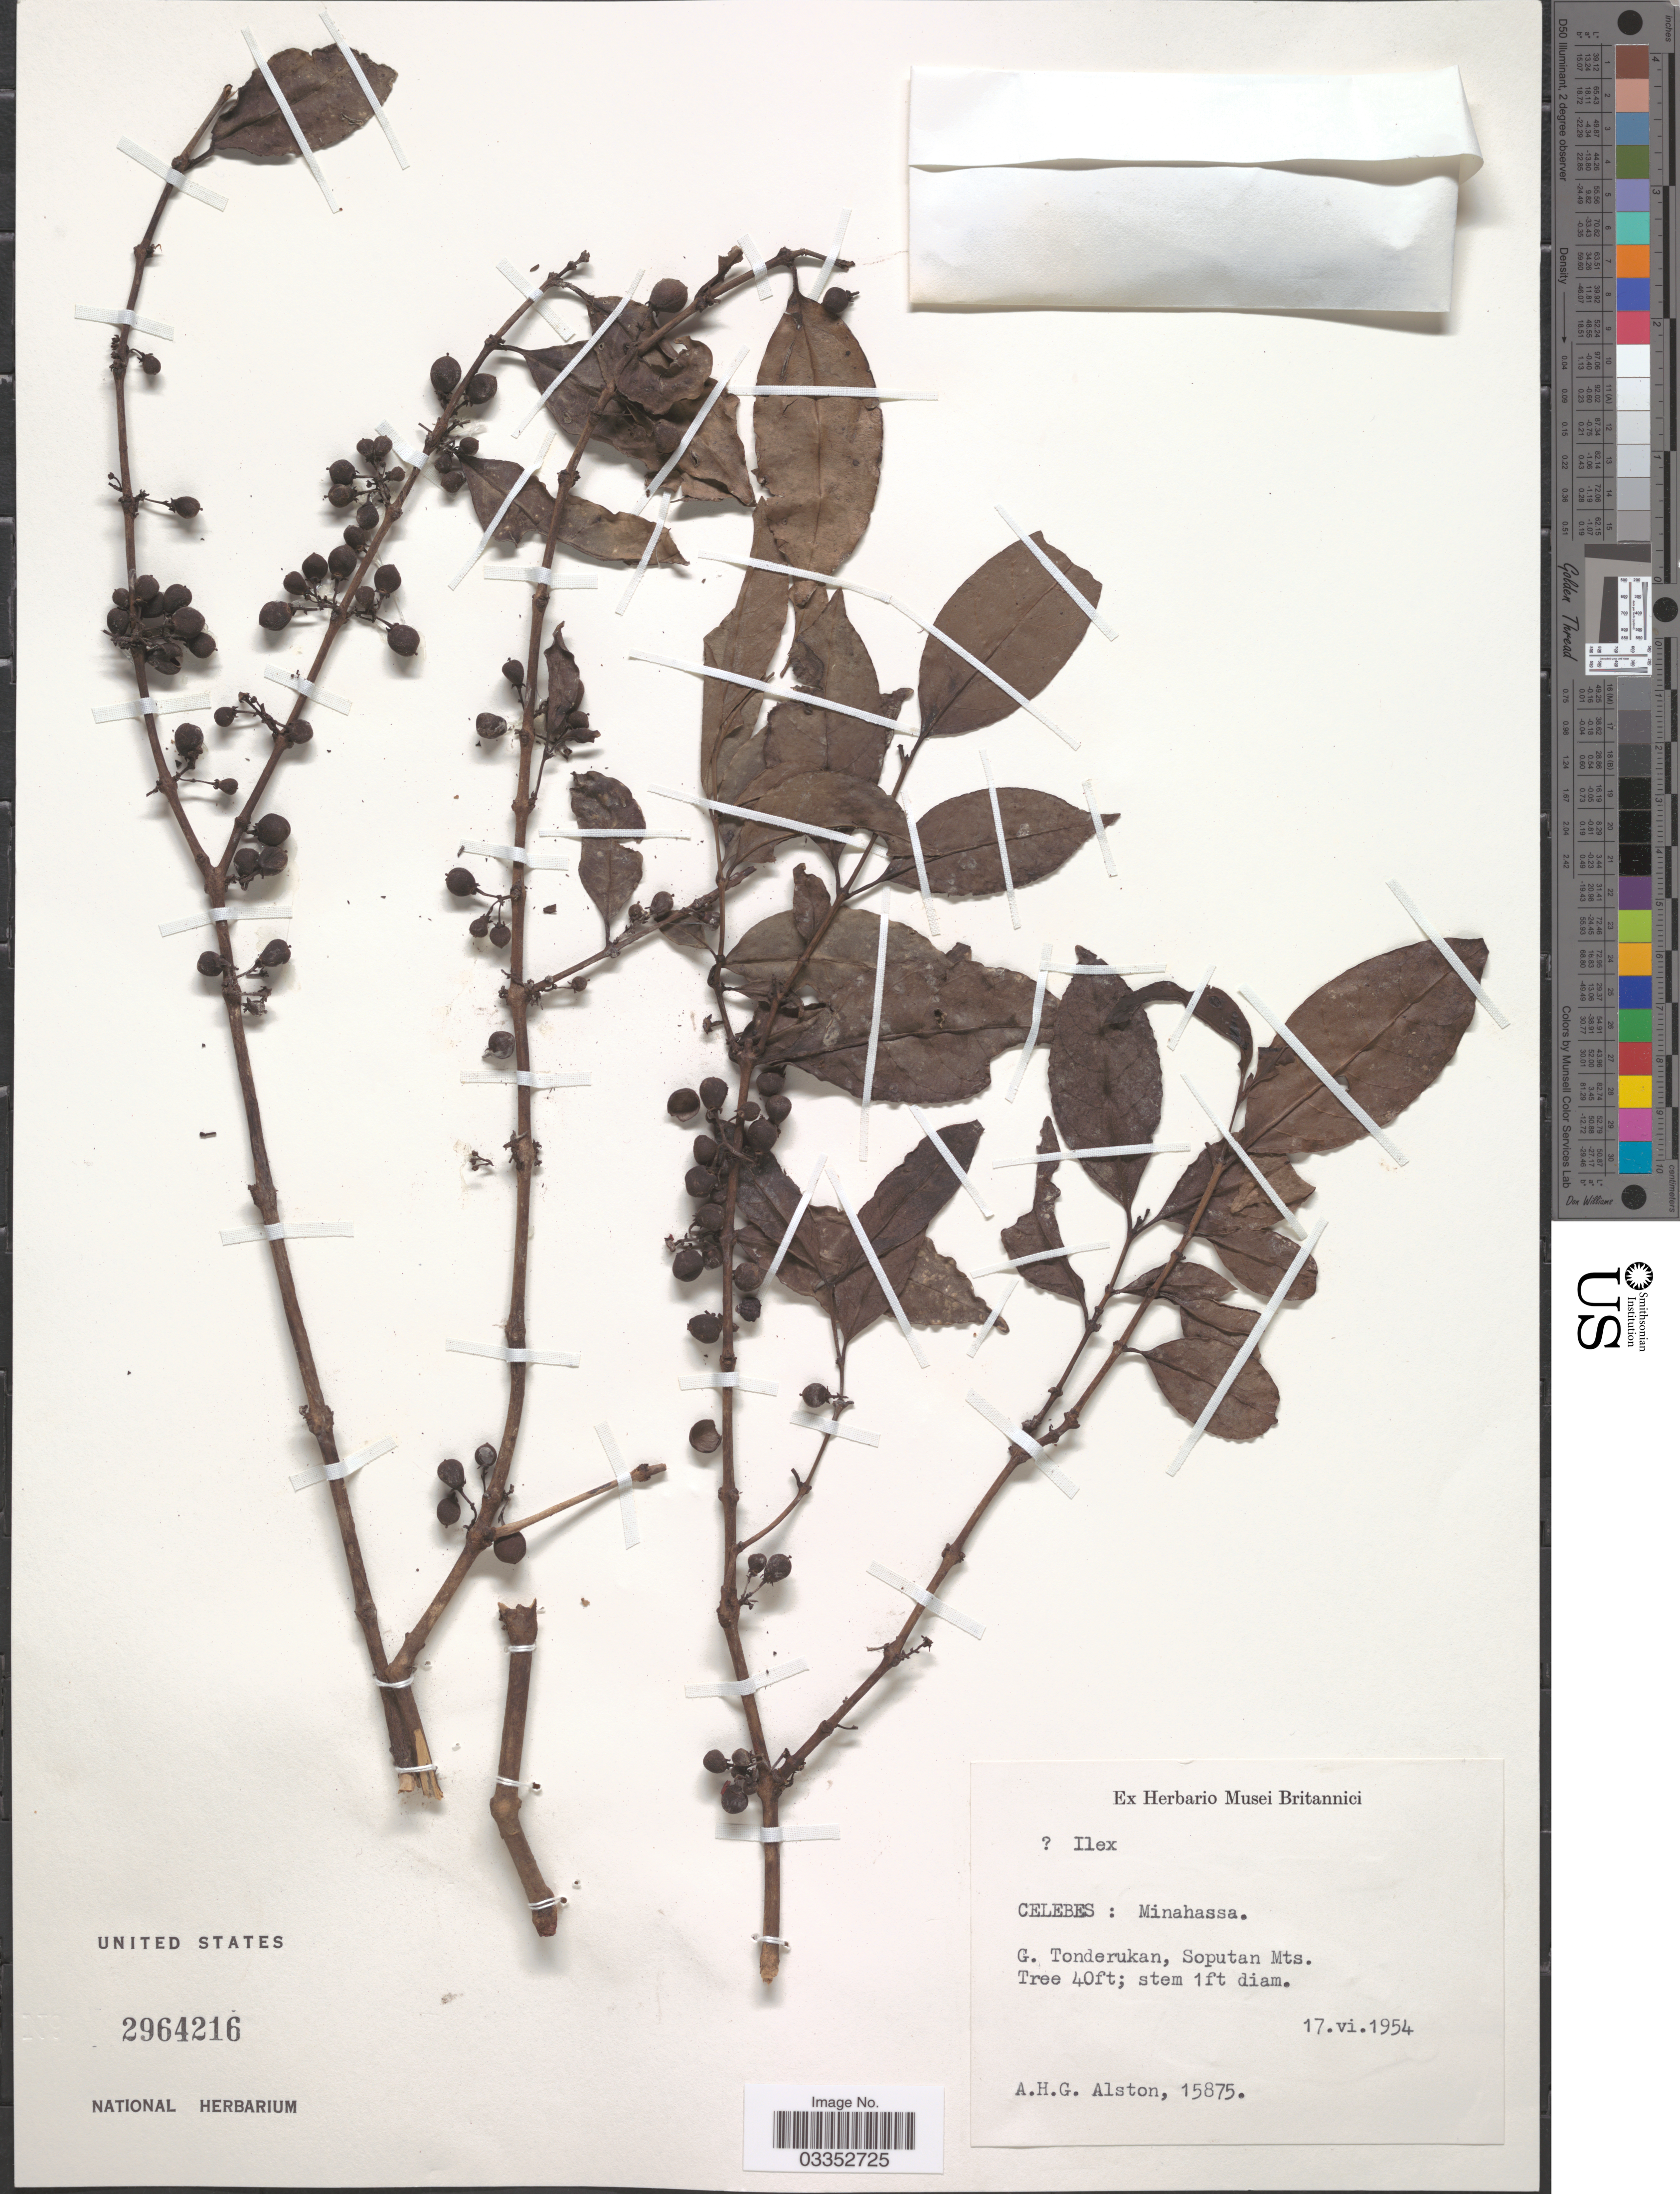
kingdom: Plantae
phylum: Tracheophyta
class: Magnoliopsida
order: Aquifoliales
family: Aquifoliaceae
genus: Ilex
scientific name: Ilex sp.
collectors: A. H. Alston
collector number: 15875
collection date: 1954-06-17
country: Indonesia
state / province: Sulawesi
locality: Celebes: Minahassa. G. Tonderukan, Soputan Mts.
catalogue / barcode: US 2964216